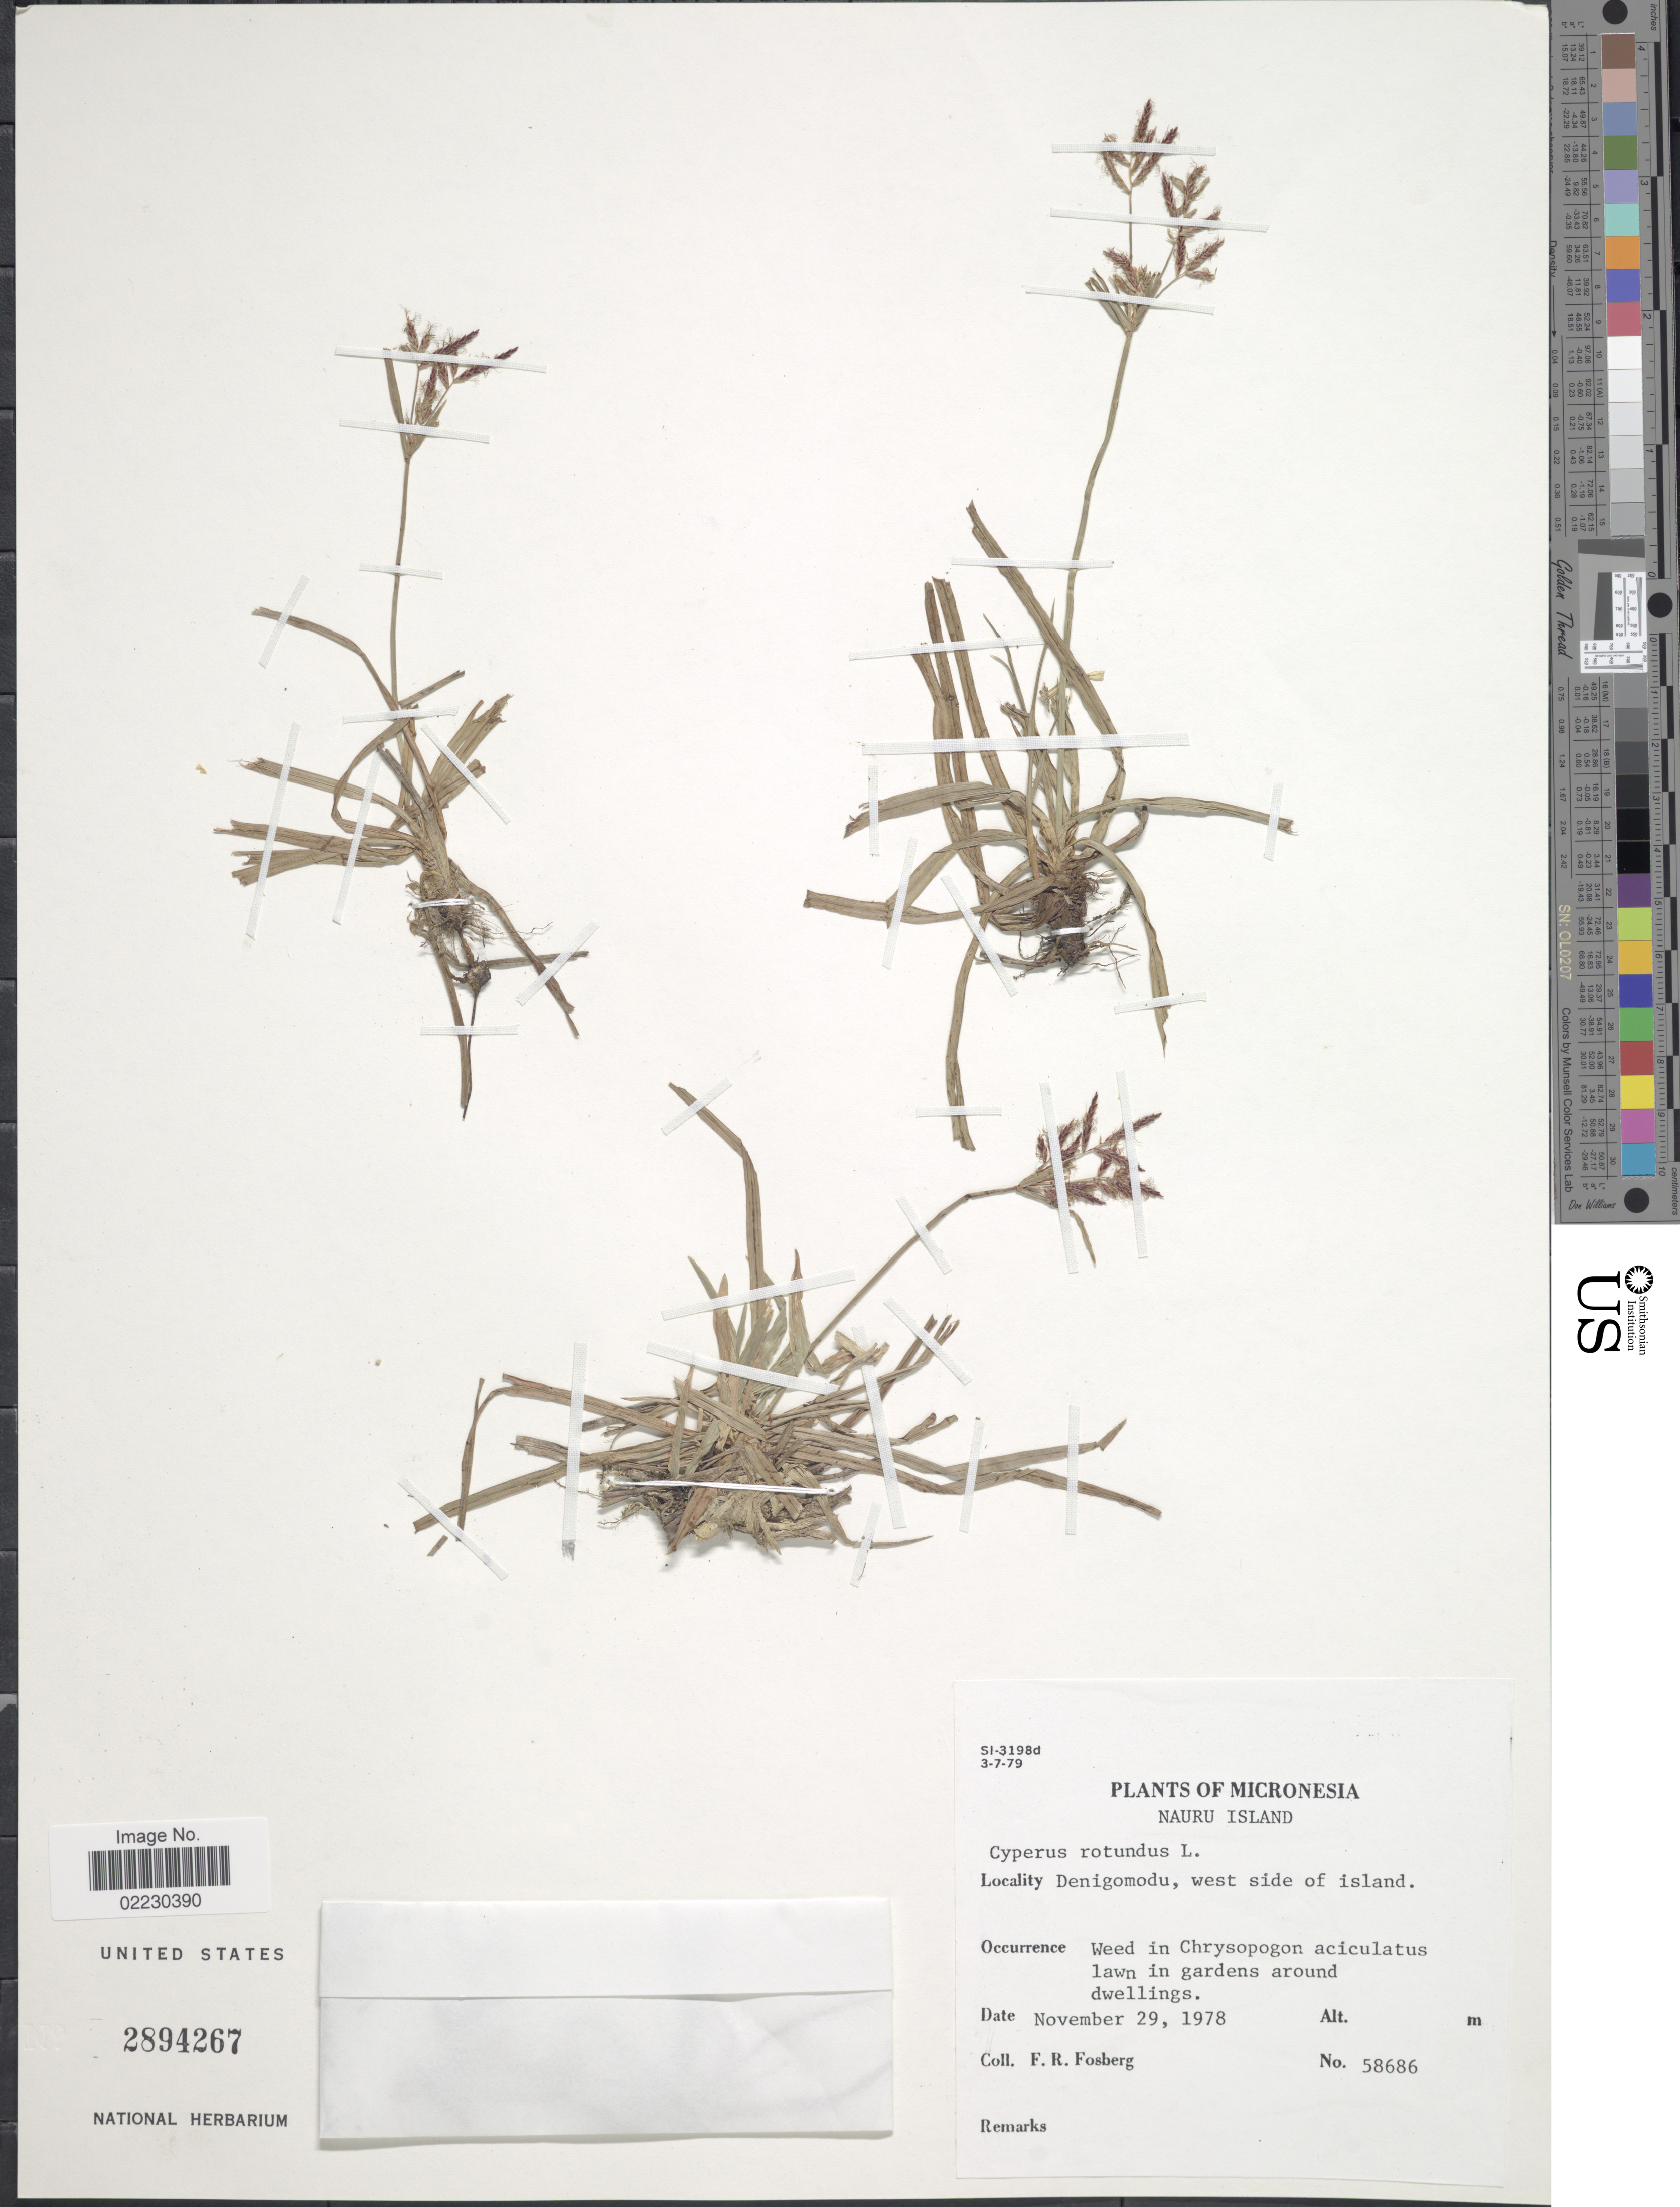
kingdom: Plantae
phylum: Tracheophyta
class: Liliopsida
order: Poales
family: Cyperaceae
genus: Cyperus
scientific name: Cyperus rotundus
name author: L.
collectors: F. R. Fosberg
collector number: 58686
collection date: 1978-11-29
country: Micronesia, Federated States of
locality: Micronesia, Naura Island, Denigomodu, west side of island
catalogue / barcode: US 2894267